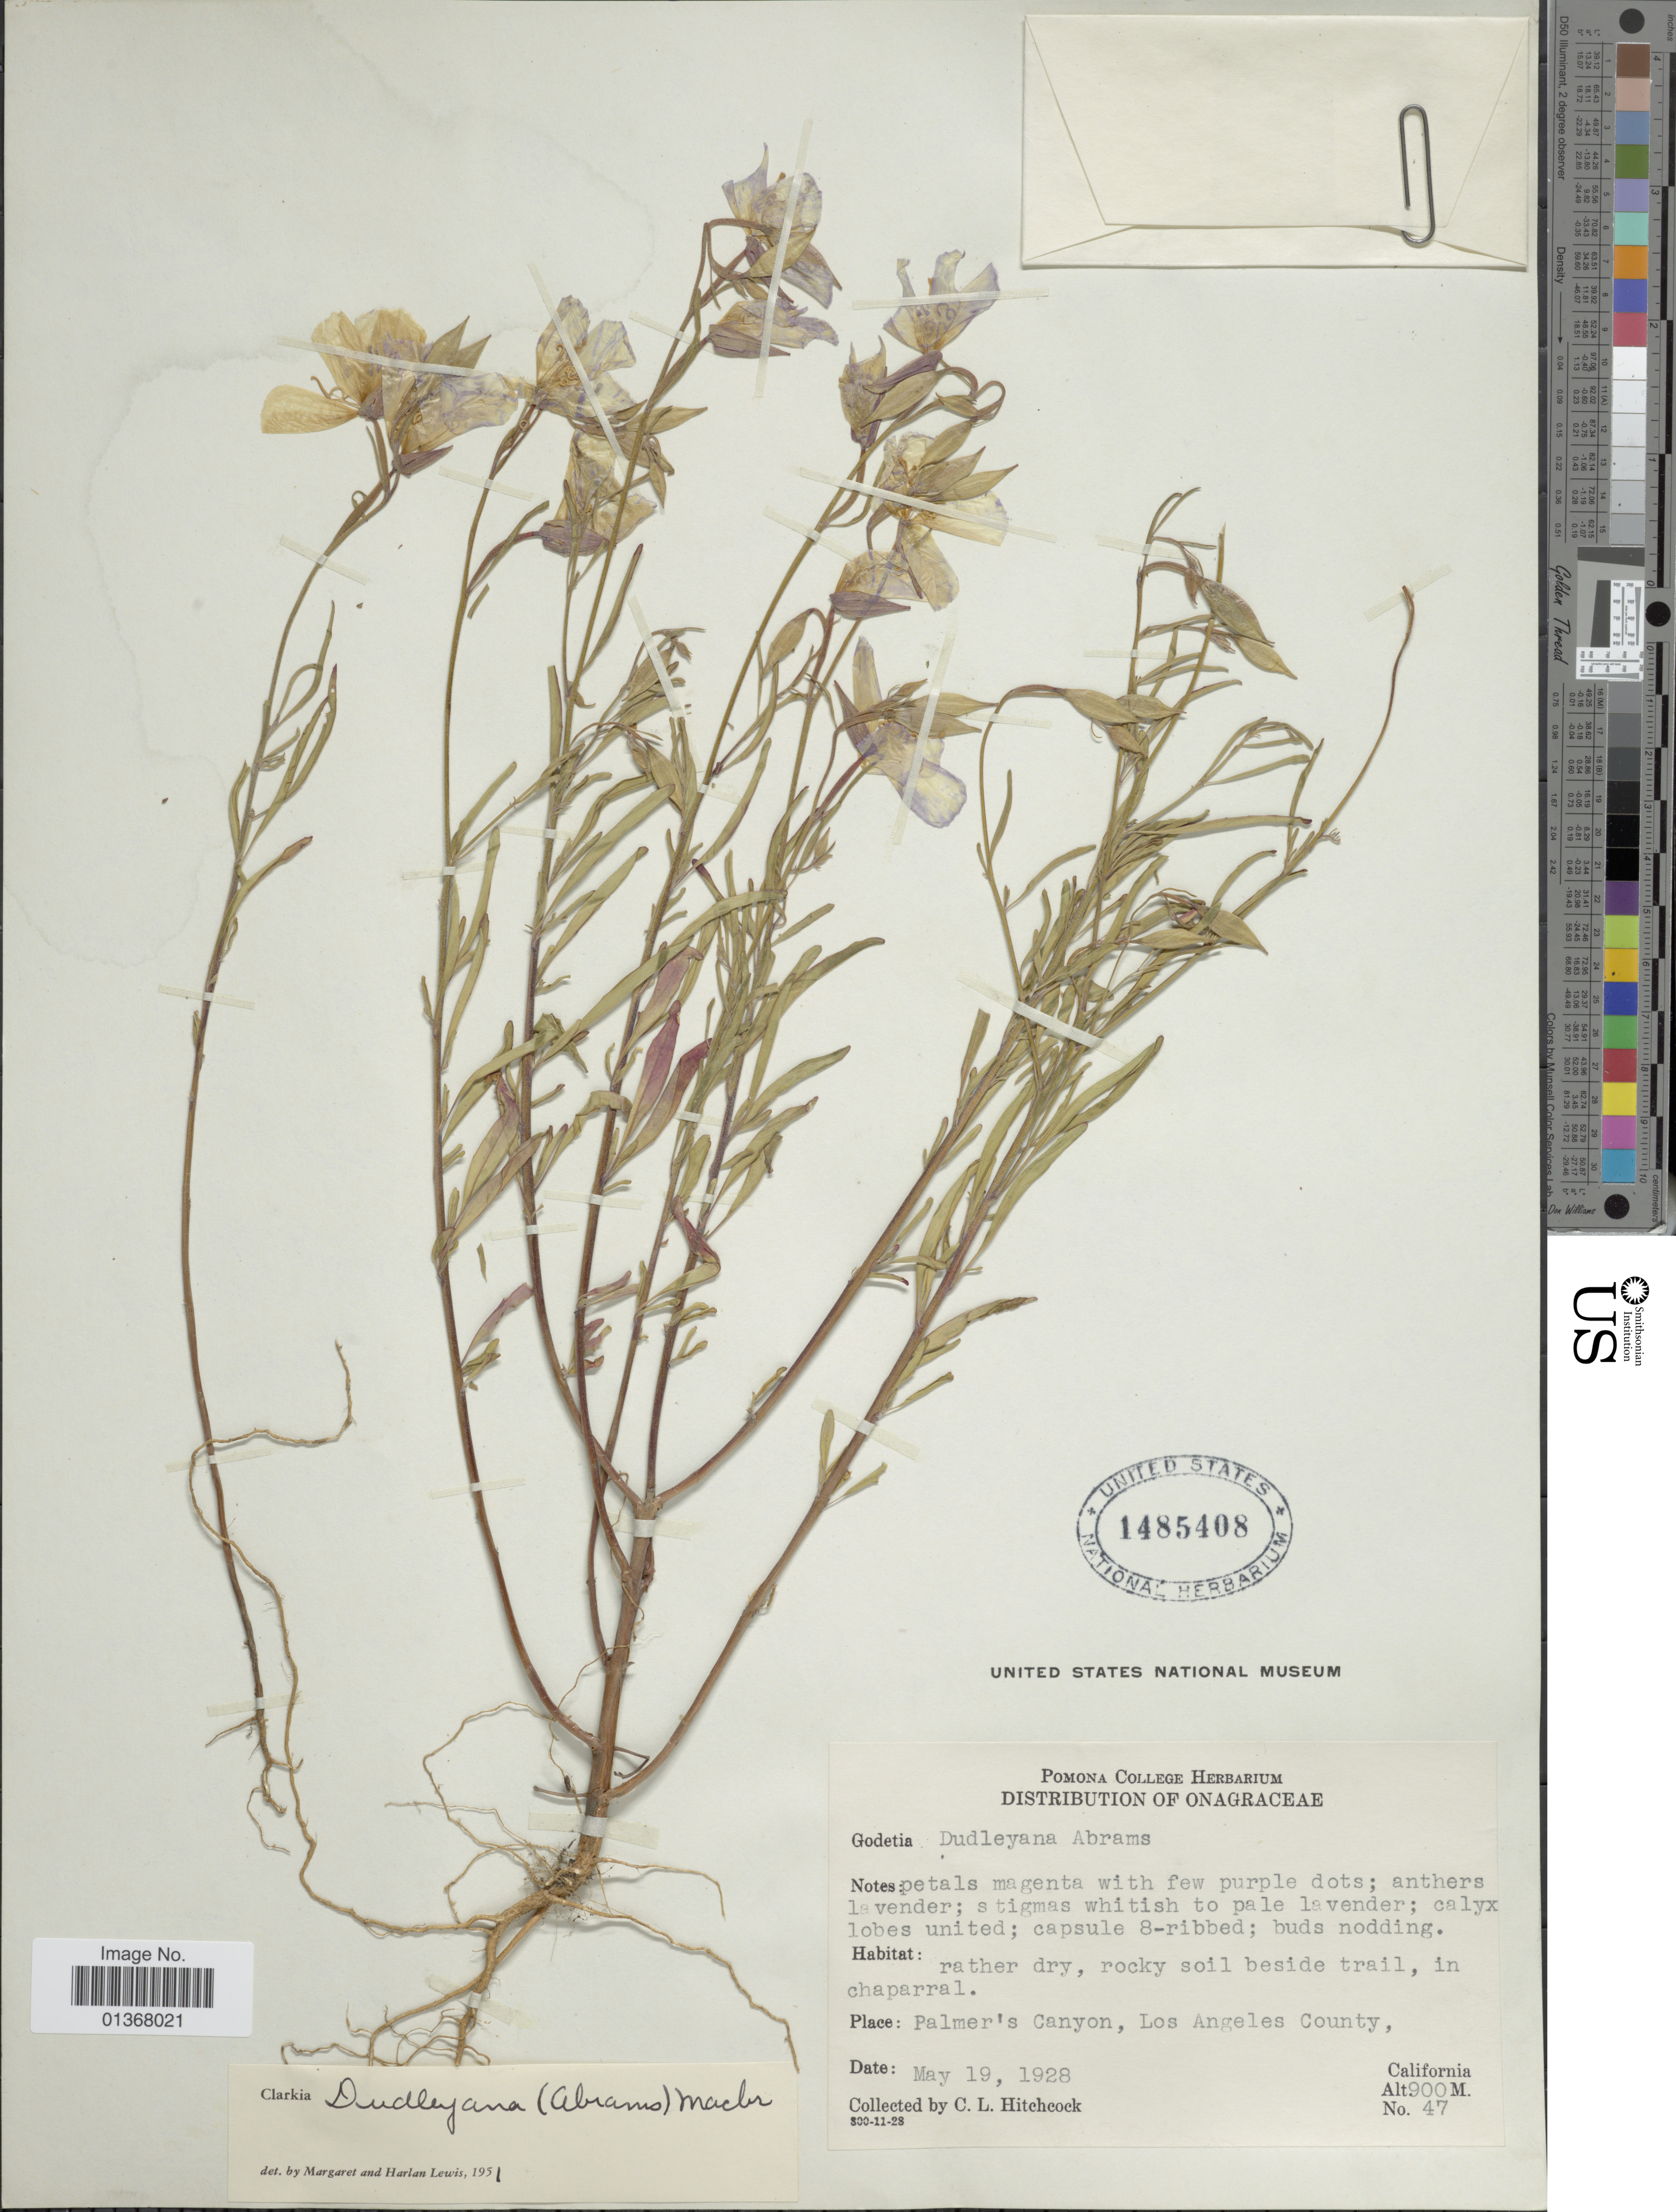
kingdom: Plantae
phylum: Tracheophyta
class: Magnoliopsida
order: Myrtales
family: Onagraceae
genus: Clarkia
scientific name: Clarkia dudleyana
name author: (Abrams) J.F. Macbr.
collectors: C. L. Hitchcock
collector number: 47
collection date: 1928-05-19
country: United States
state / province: California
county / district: Los Angeles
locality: Palmer's Canyon, Los Angeles County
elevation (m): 900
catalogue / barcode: US 1485408